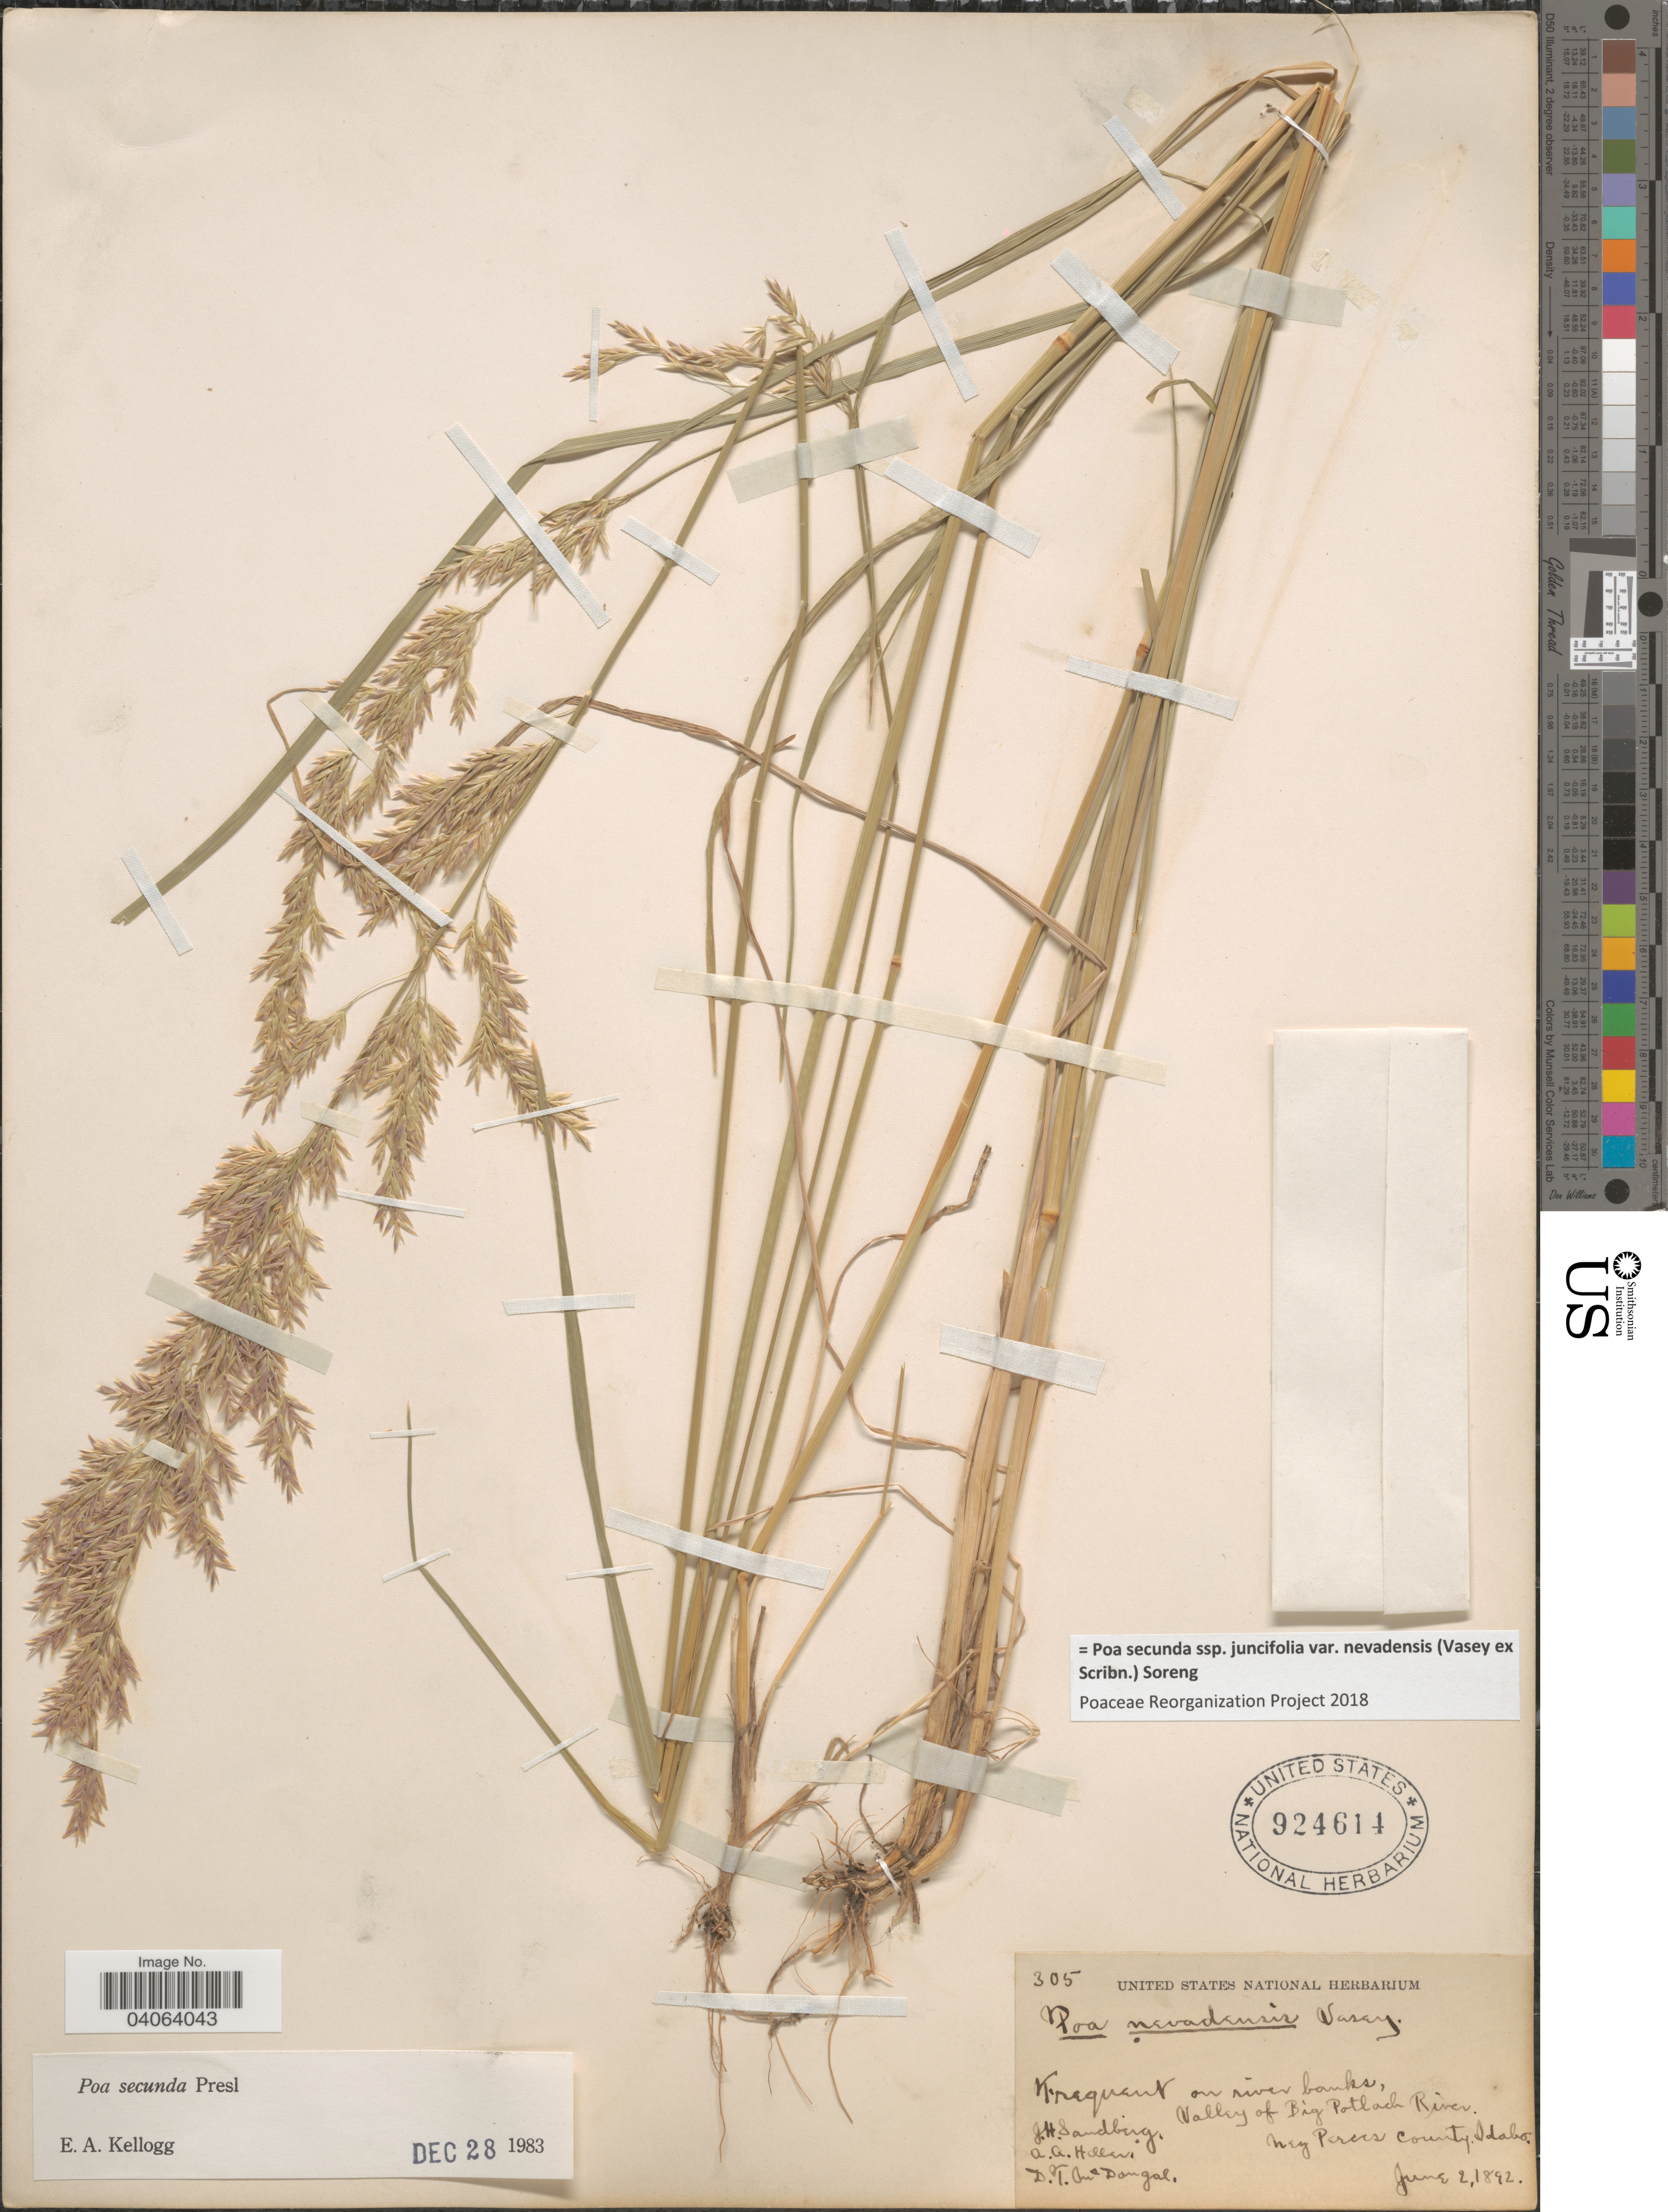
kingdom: Plantae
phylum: Tracheophyta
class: Liliopsida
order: Poales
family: Poaceae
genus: Poa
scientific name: Poa secunda subsp. juncifolia var. nevadensis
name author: (Vasey ex Scribn.) Soreng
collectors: J. H. Sandberg, A. A. Heller & D. McDougal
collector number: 305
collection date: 1892-06-02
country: United States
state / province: Idaho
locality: Valley of Big Pottach River. Nez Perces County.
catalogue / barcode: US 924614